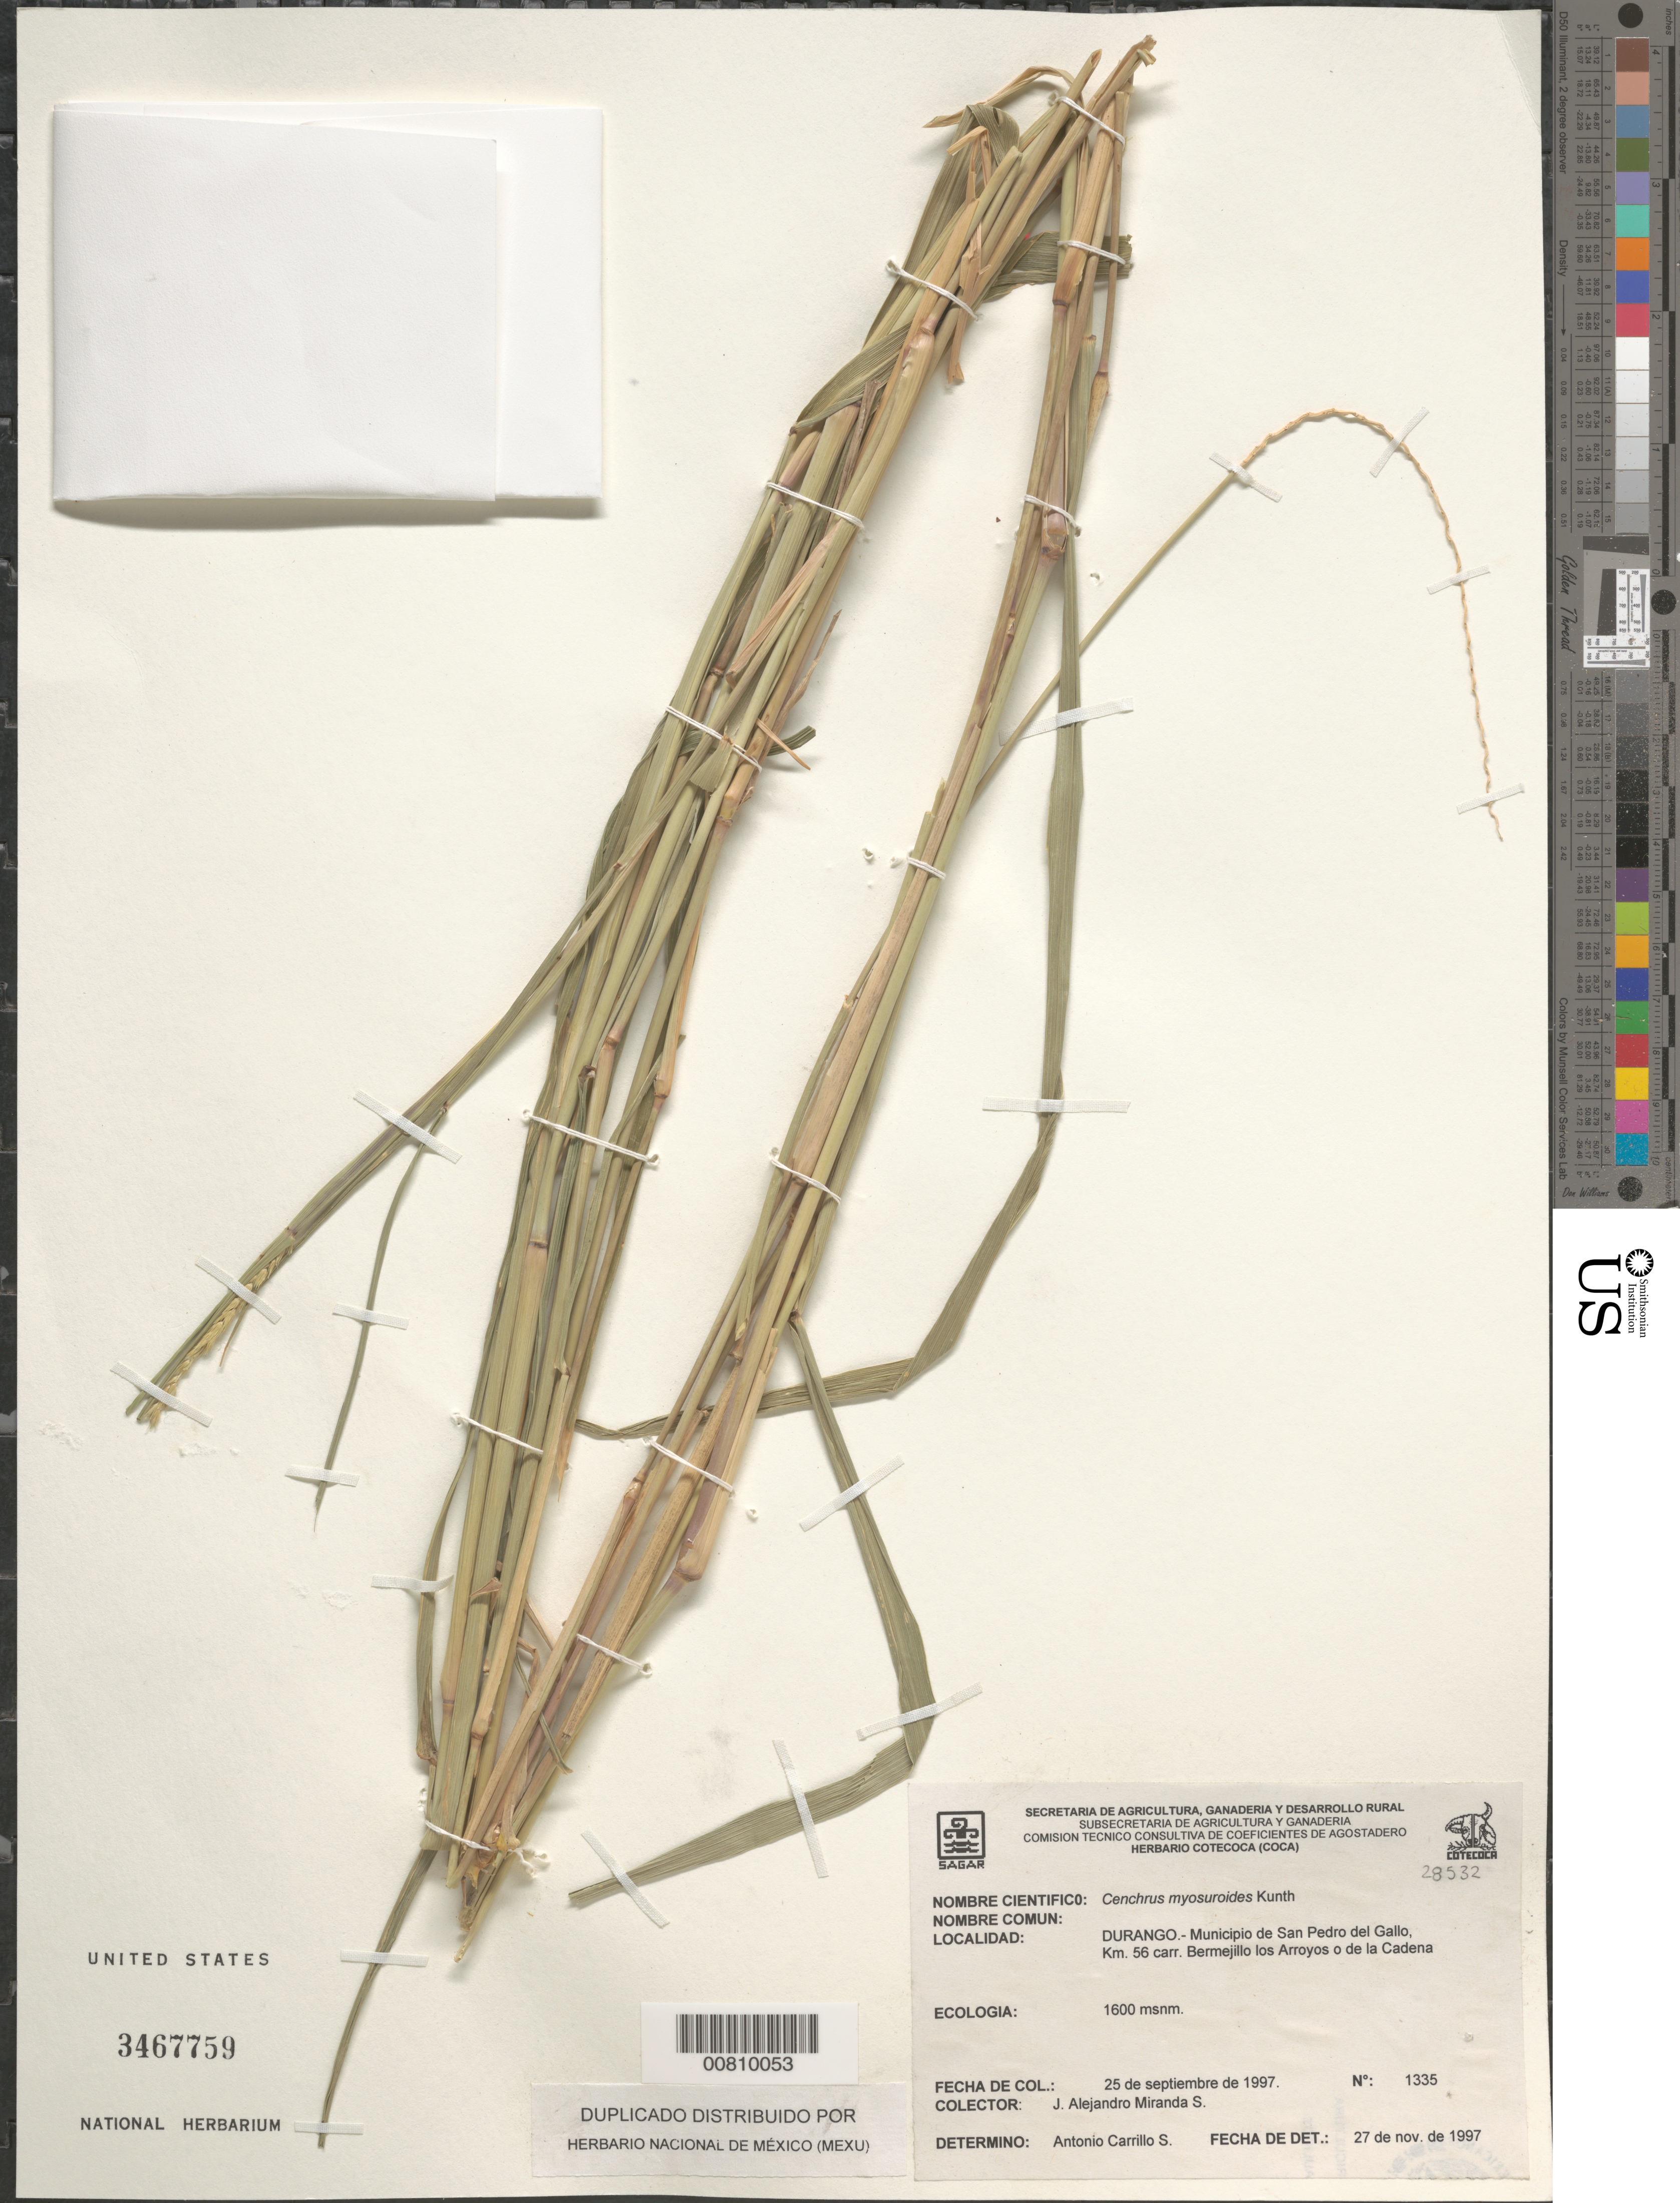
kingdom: Plantae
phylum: Tracheophyta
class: Liliopsida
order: Poales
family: Poaceae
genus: Cenchrus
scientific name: Cenchrus myosuroides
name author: Kunth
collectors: J. A. Miranda S.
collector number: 1335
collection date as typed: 25 Sep 1997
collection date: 1997-09-25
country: Mexico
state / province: Durango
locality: San Pedro del Gallo, Bermejillo los Arroyos o de la Cadena.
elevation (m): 1600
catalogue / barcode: US 3467759